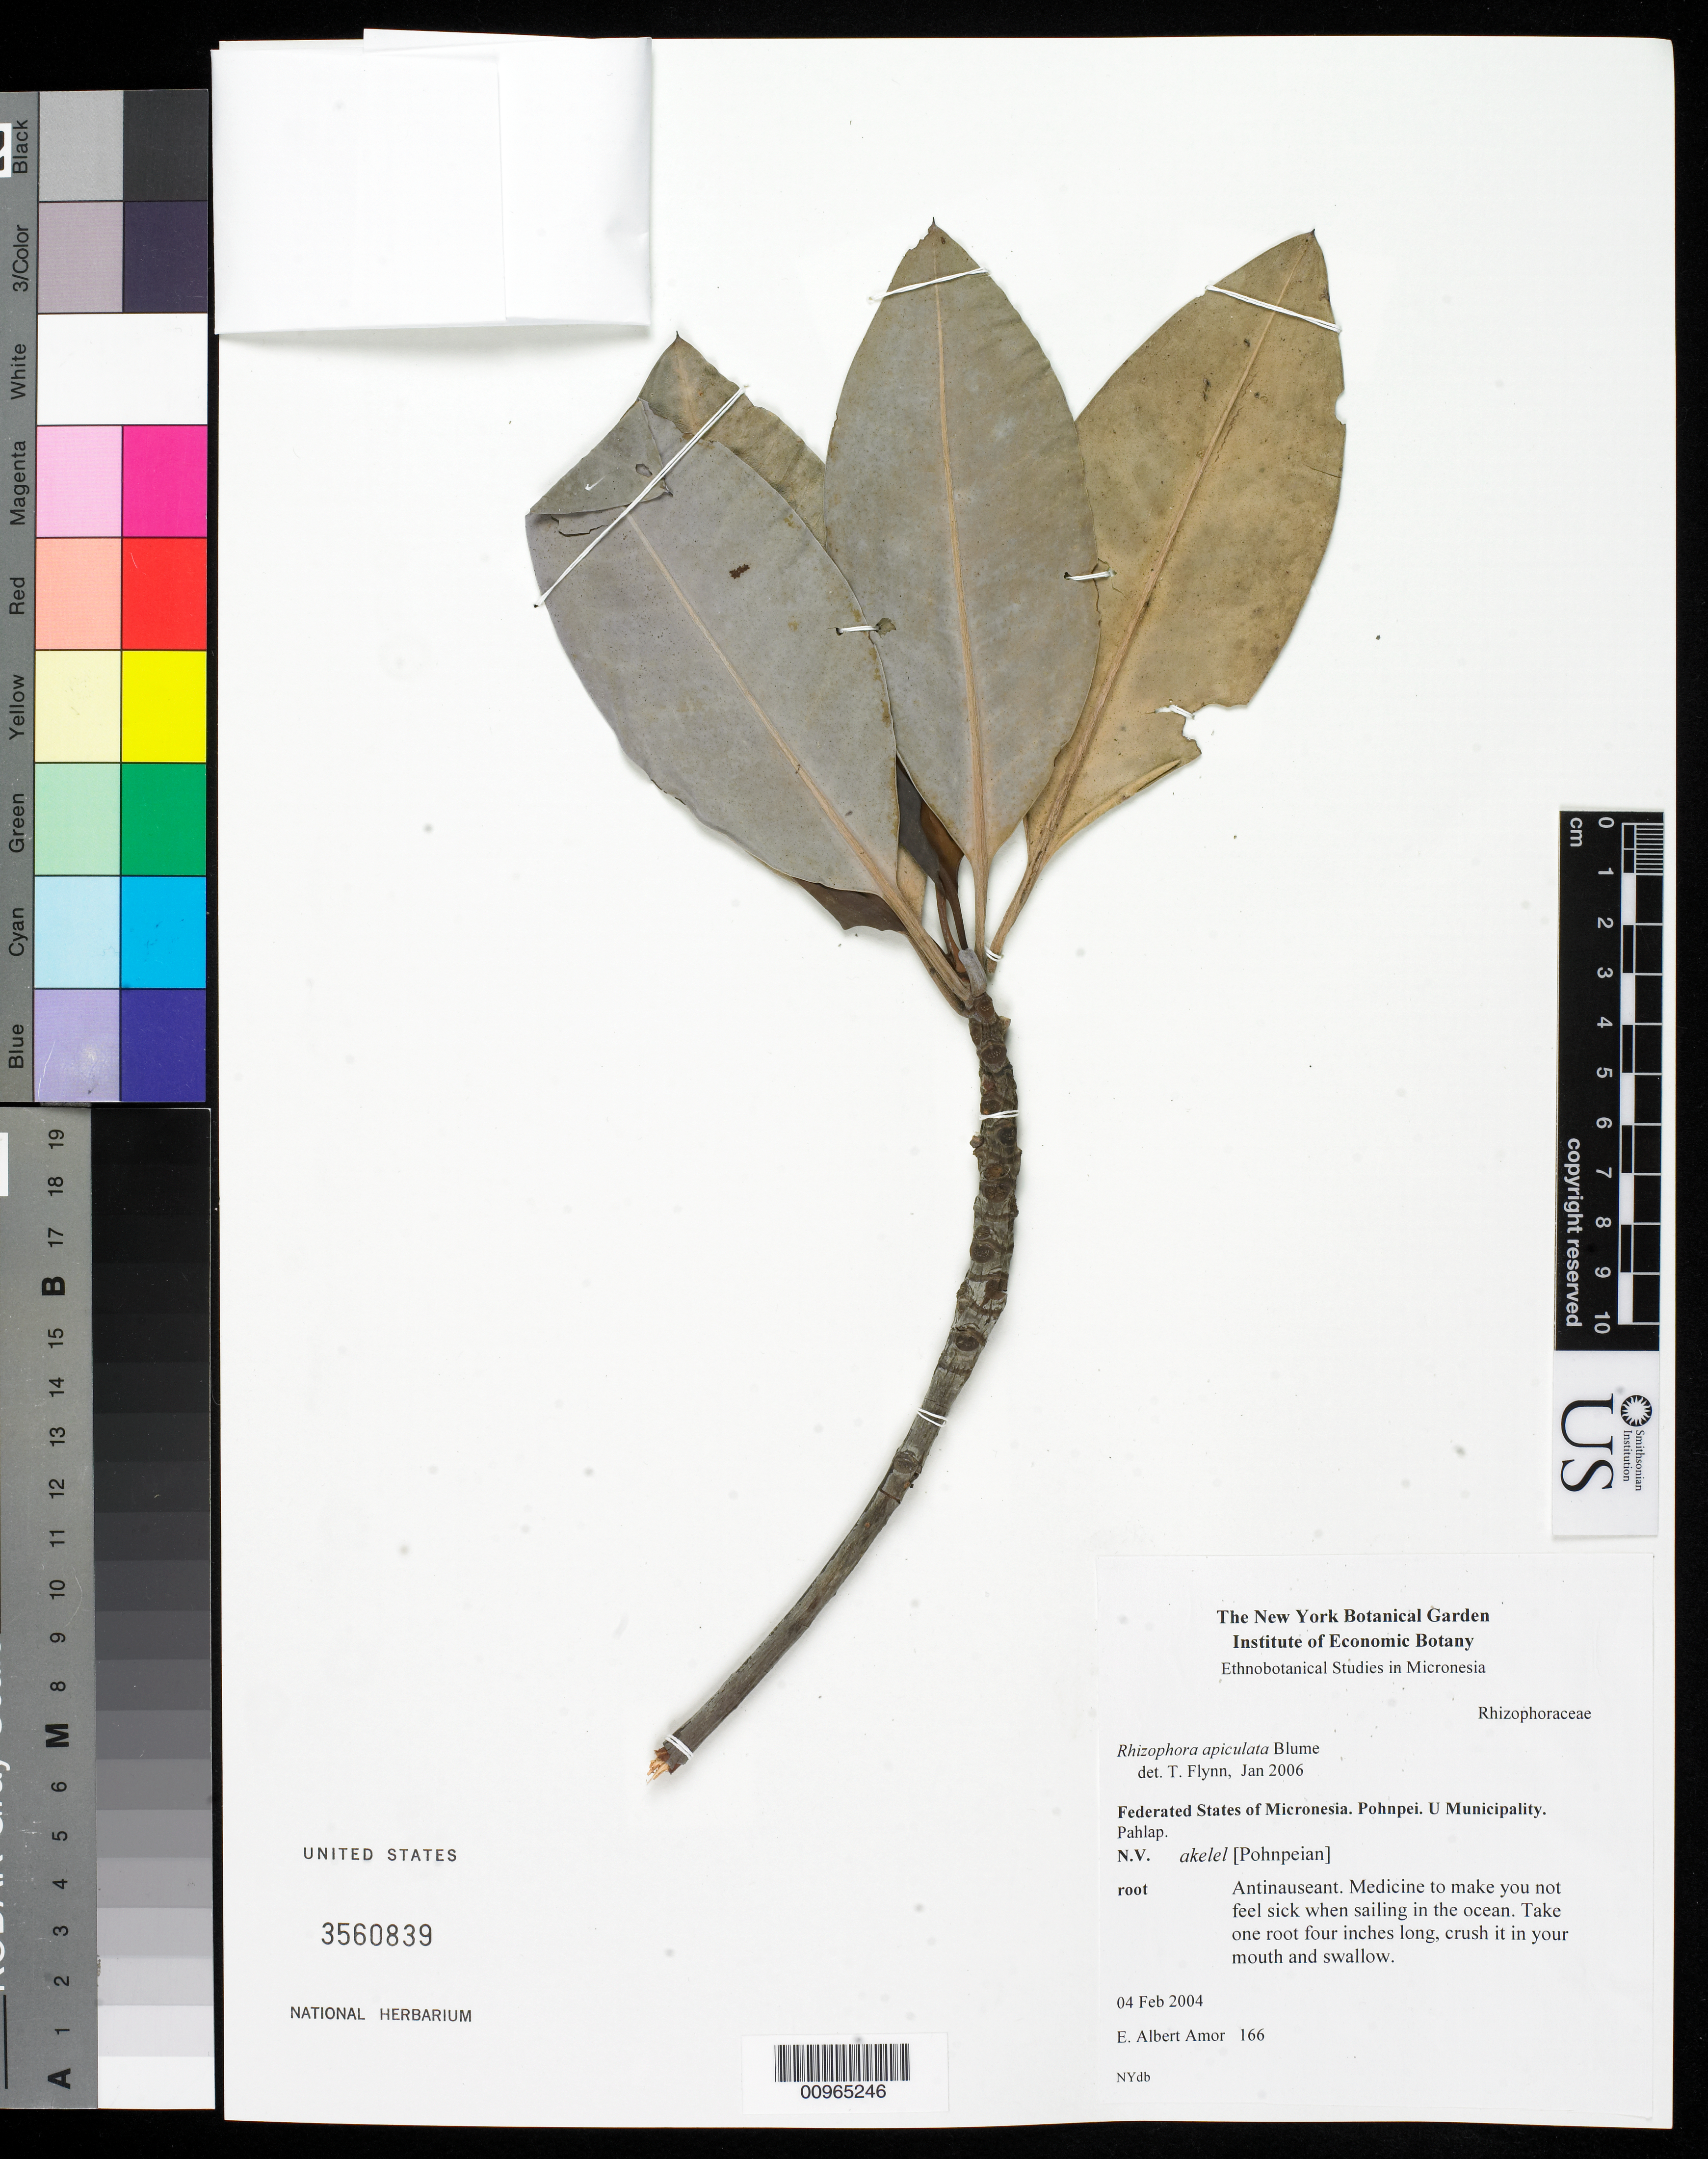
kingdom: Plantae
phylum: Tracheophyta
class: Magnoliopsida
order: Malpighiales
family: Rhizophoraceae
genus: Rhizophora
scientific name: Rhizophora apiculata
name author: Blume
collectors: E. A. Amor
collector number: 166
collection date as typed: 04 Feb 2004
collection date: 2004-02-04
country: Micronesia, Federated States of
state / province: Pohnpei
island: Pohnpei [Ponape]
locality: Pahlap, U Muncipality, Pohnpei, Micronesia.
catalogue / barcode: US 3560839